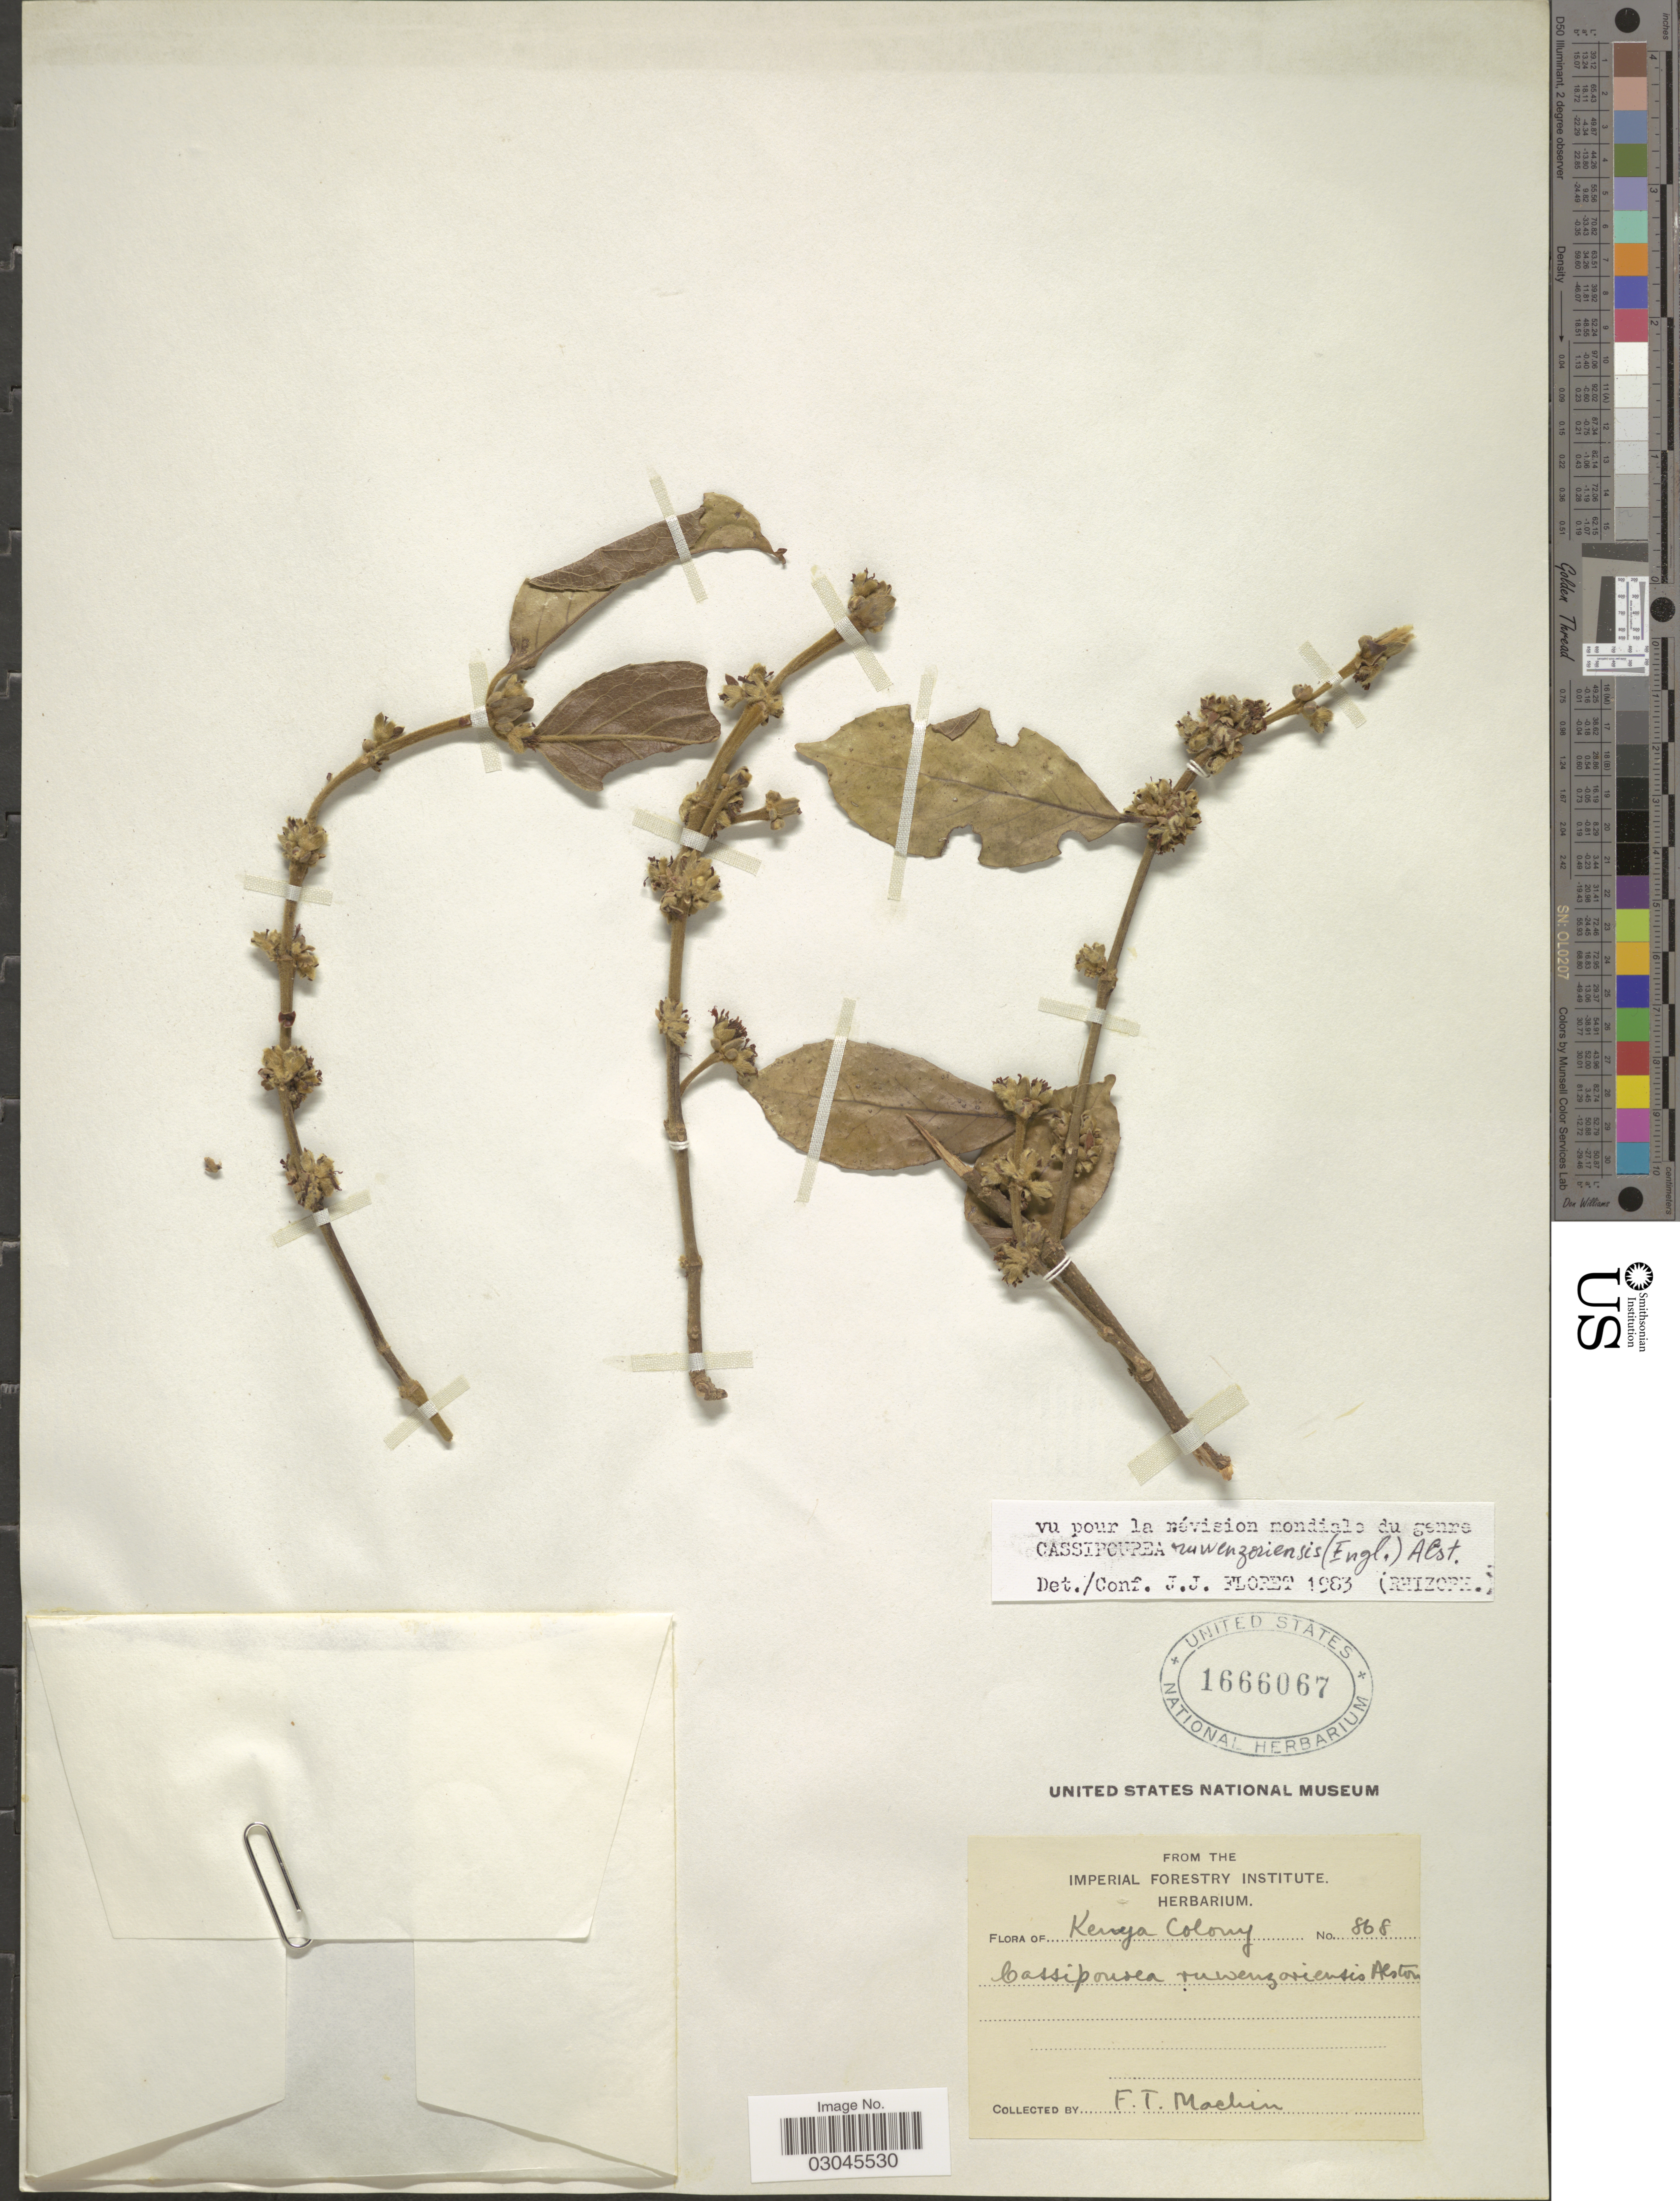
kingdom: Plantae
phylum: Tracheophyta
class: Magnoliopsida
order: Malpighiales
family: Rhizophoraceae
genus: Cassipourea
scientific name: Cassipourea ruwensorensis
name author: Alston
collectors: F. Machin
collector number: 868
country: Kenya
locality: Kenya Colony.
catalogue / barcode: US 1666067